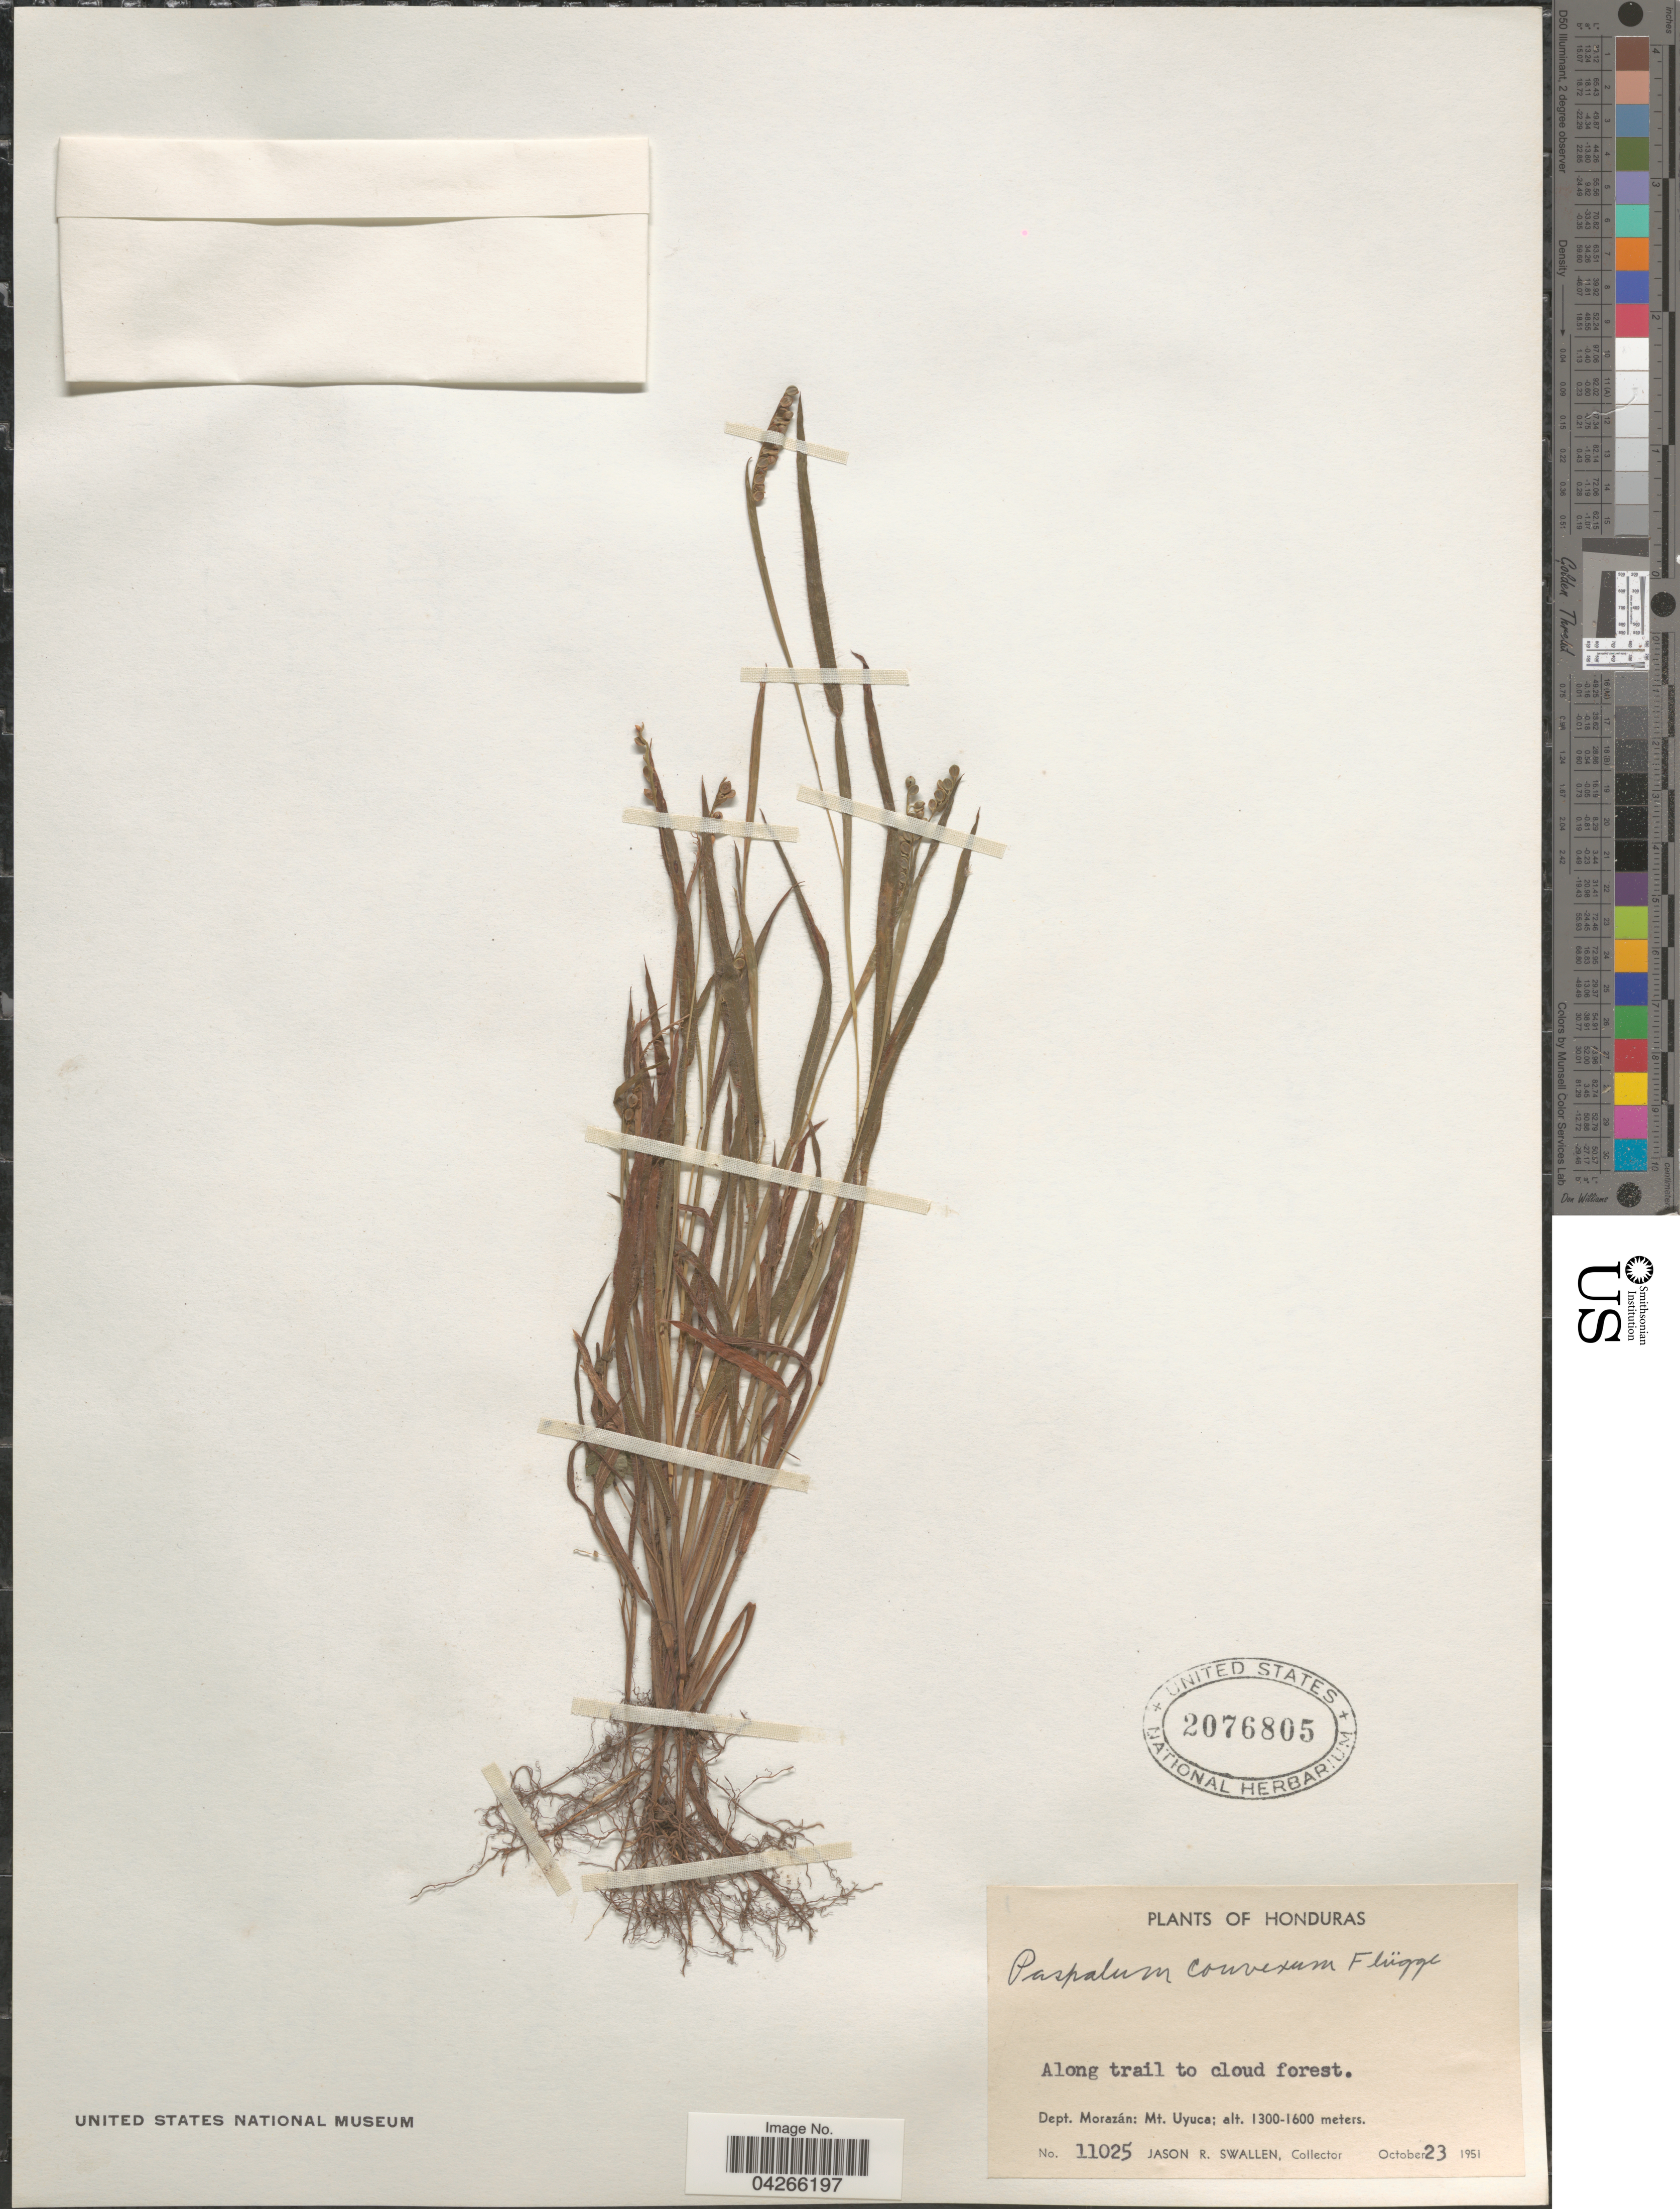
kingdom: Plantae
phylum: Tracheophyta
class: Liliopsida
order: Poales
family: Poaceae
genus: Paspalum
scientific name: Paspalum convexum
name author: Humb. & Bonpl. ex Flüggé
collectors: J. R. Swallen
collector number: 11025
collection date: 1951-10-23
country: Honduras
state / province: Fco. Morazán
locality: Along trail to cloud forest. Dept. Morazán: Mt. Uyuca.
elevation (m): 1300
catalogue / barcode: US 2076805